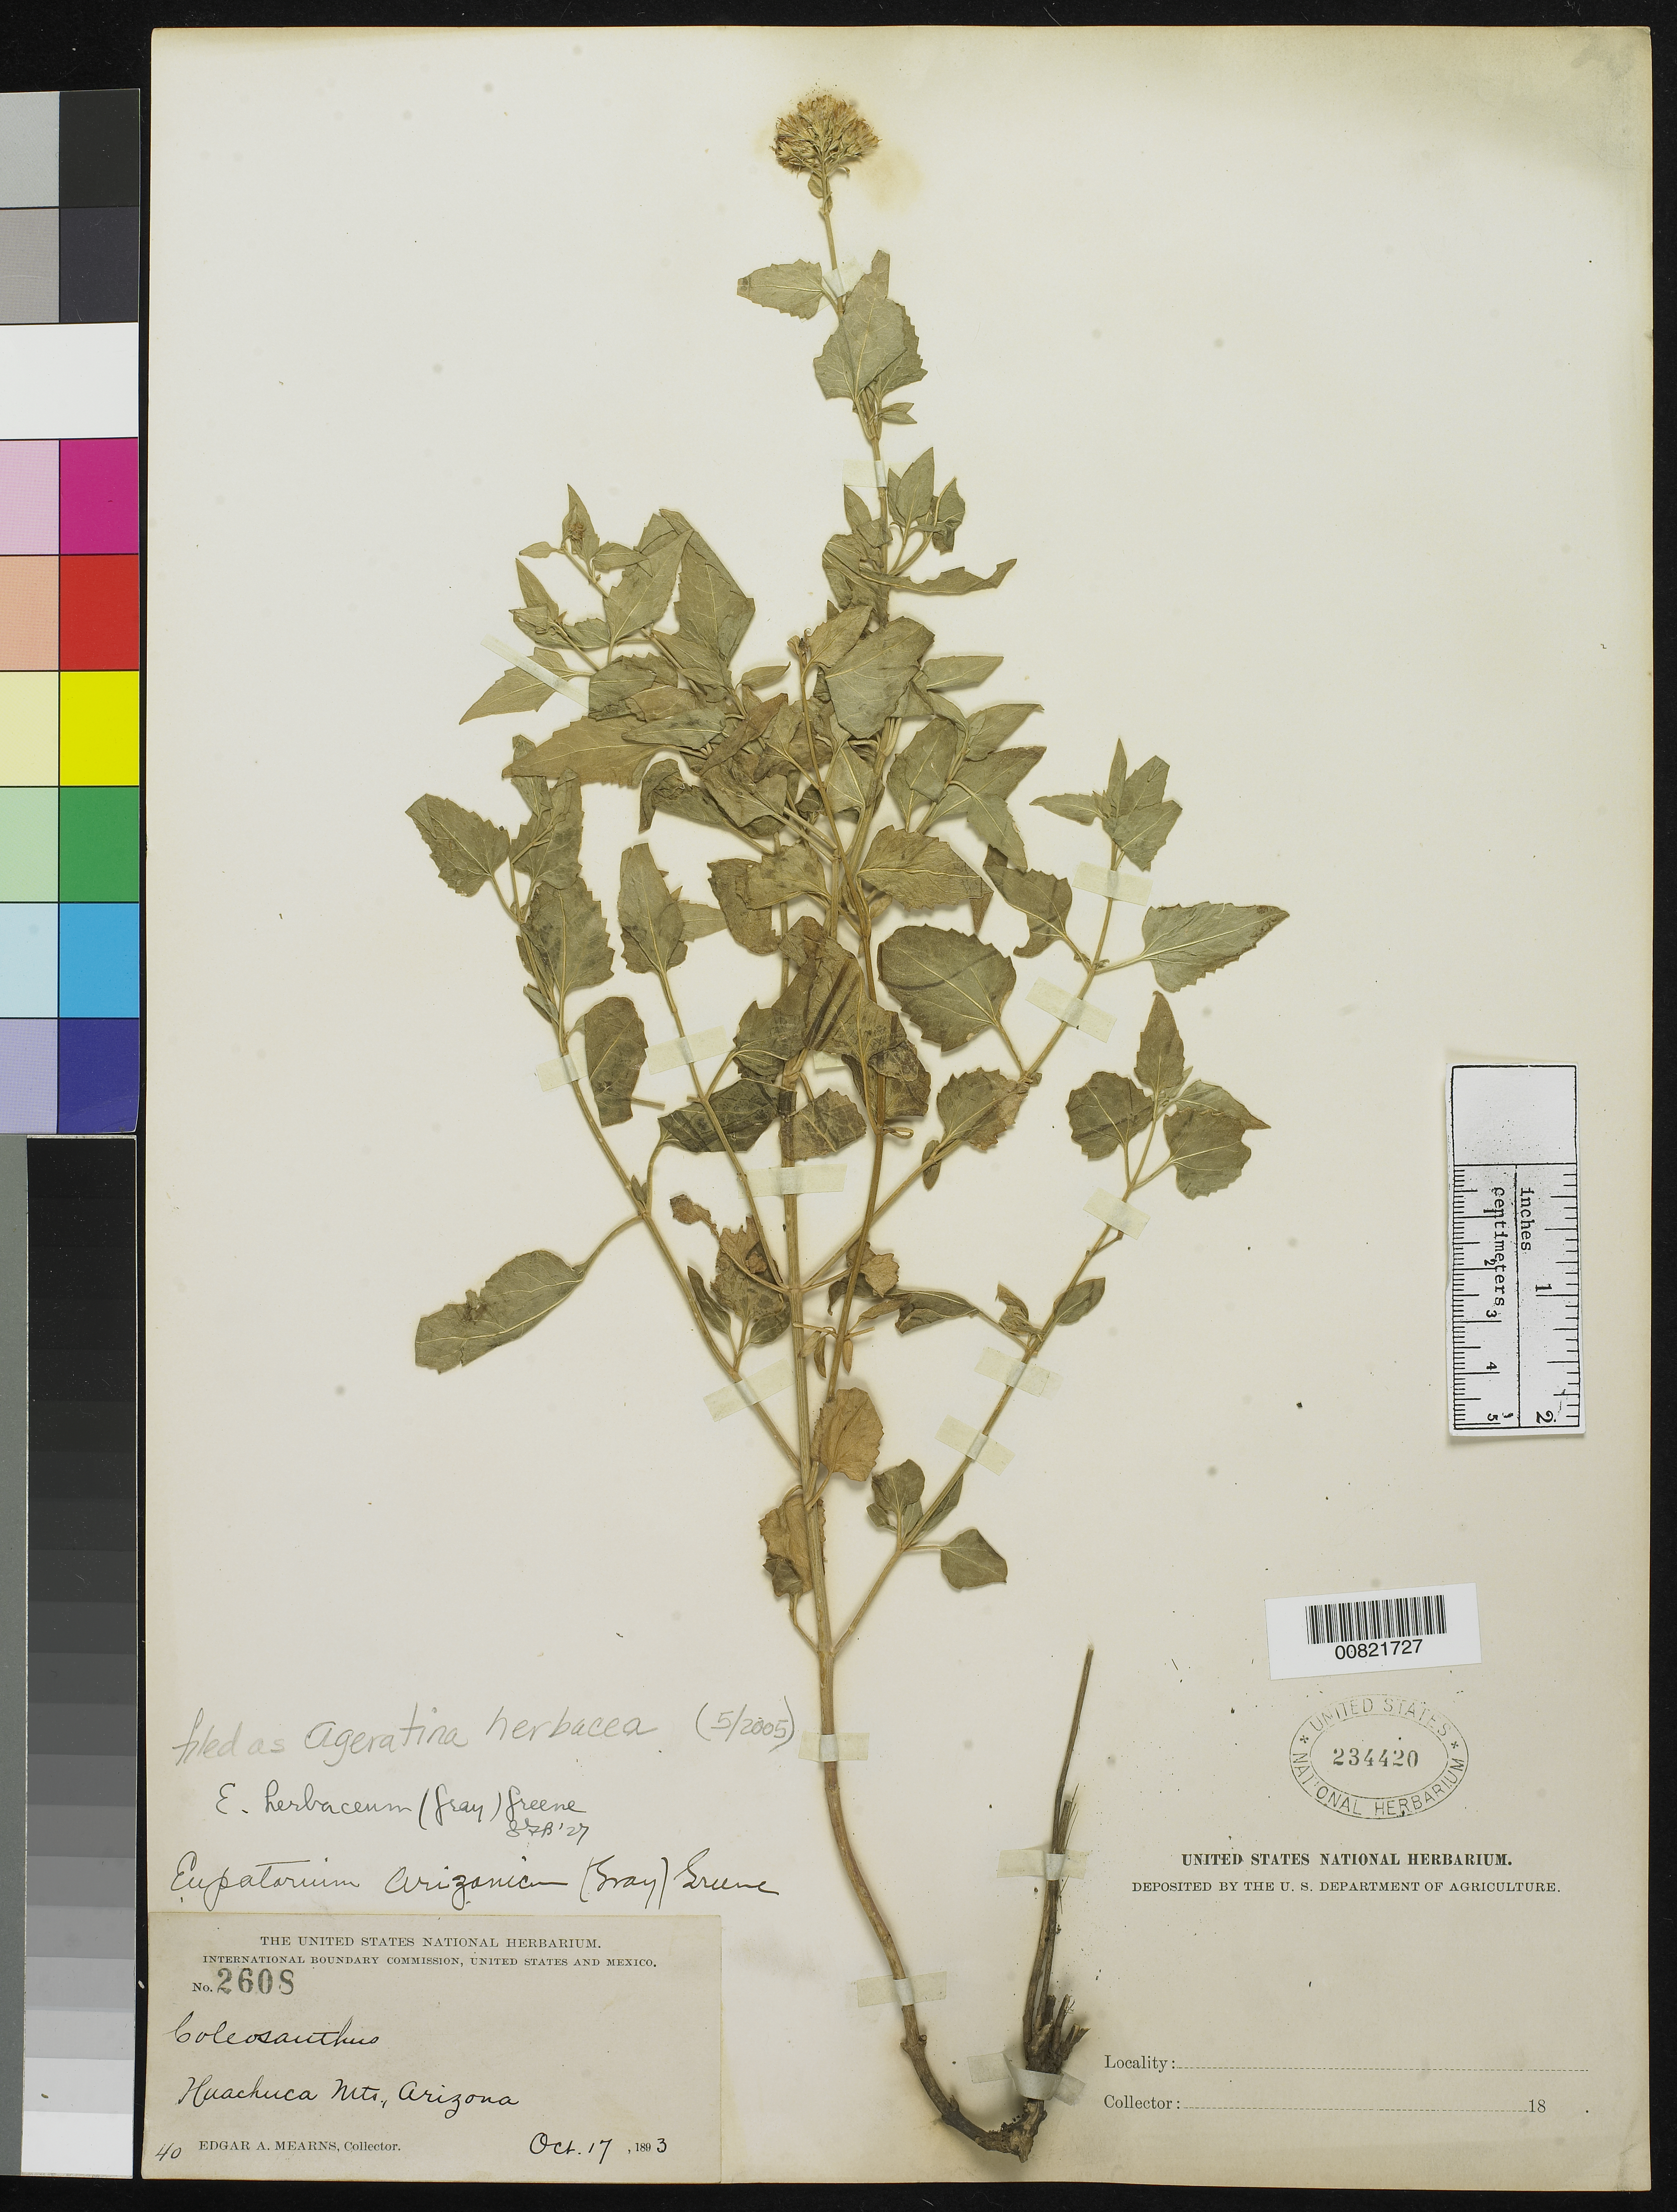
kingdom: Plantae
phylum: Tracheophyta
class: Magnoliopsida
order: Asterales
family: Asteraceae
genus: Ageratina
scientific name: Ageratina herbacea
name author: (A. Gray) R.M. King & H. Rob.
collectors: E. A. Mearns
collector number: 2608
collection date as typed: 17 Oct 1893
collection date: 1893-10-17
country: United States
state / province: Arizona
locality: Huachuca Mts.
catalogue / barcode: US 234420